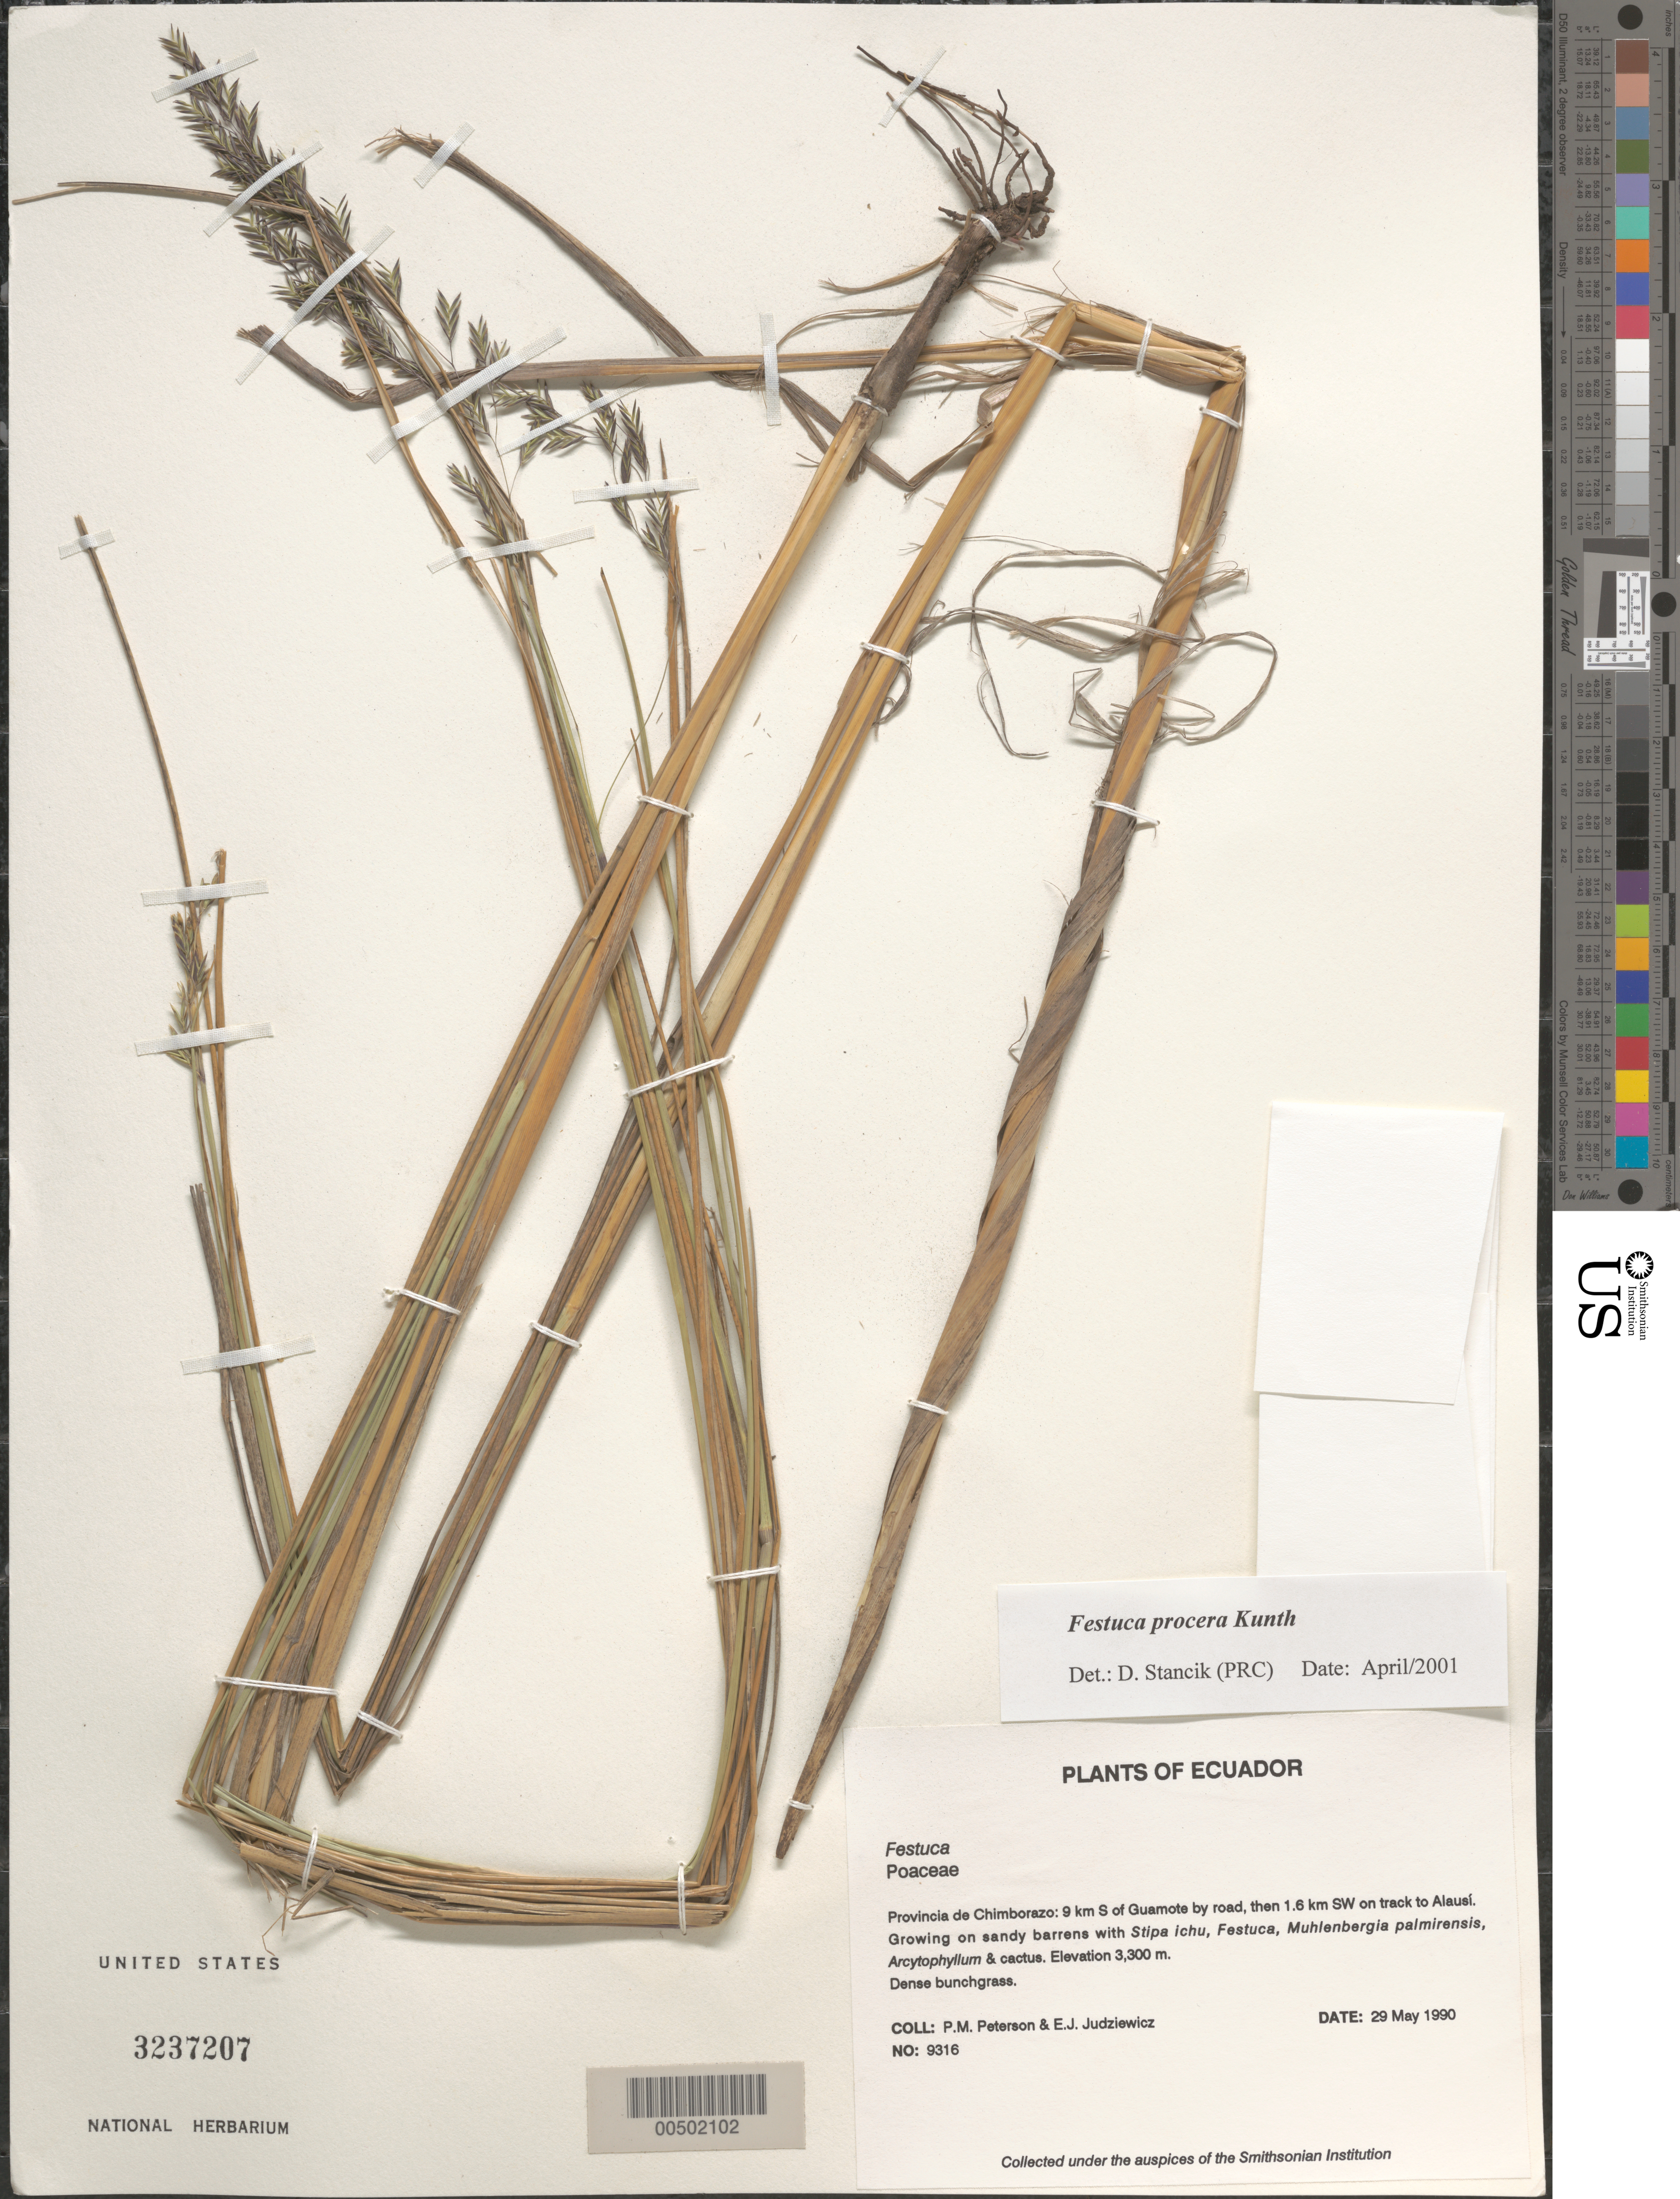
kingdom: Plantae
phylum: Tracheophyta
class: Liliopsida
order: Poales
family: Poaceae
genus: Festuca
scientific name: Festuca procera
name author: Kunth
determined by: Stancik, D.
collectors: P. M. Peterson & E. J. Judziewicz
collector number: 09316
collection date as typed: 29 May 1990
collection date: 1990-05-29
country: Ecuador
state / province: Chimborazo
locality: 9 km S of Guamote by road, then 1.6 km SW on track to Alausí.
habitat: Growing on sandy barrens with Stipa ichu, Festuca, Muhlenbergia palmirensis, Arcytophyllum & cactus.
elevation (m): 3300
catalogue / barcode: US 3237207